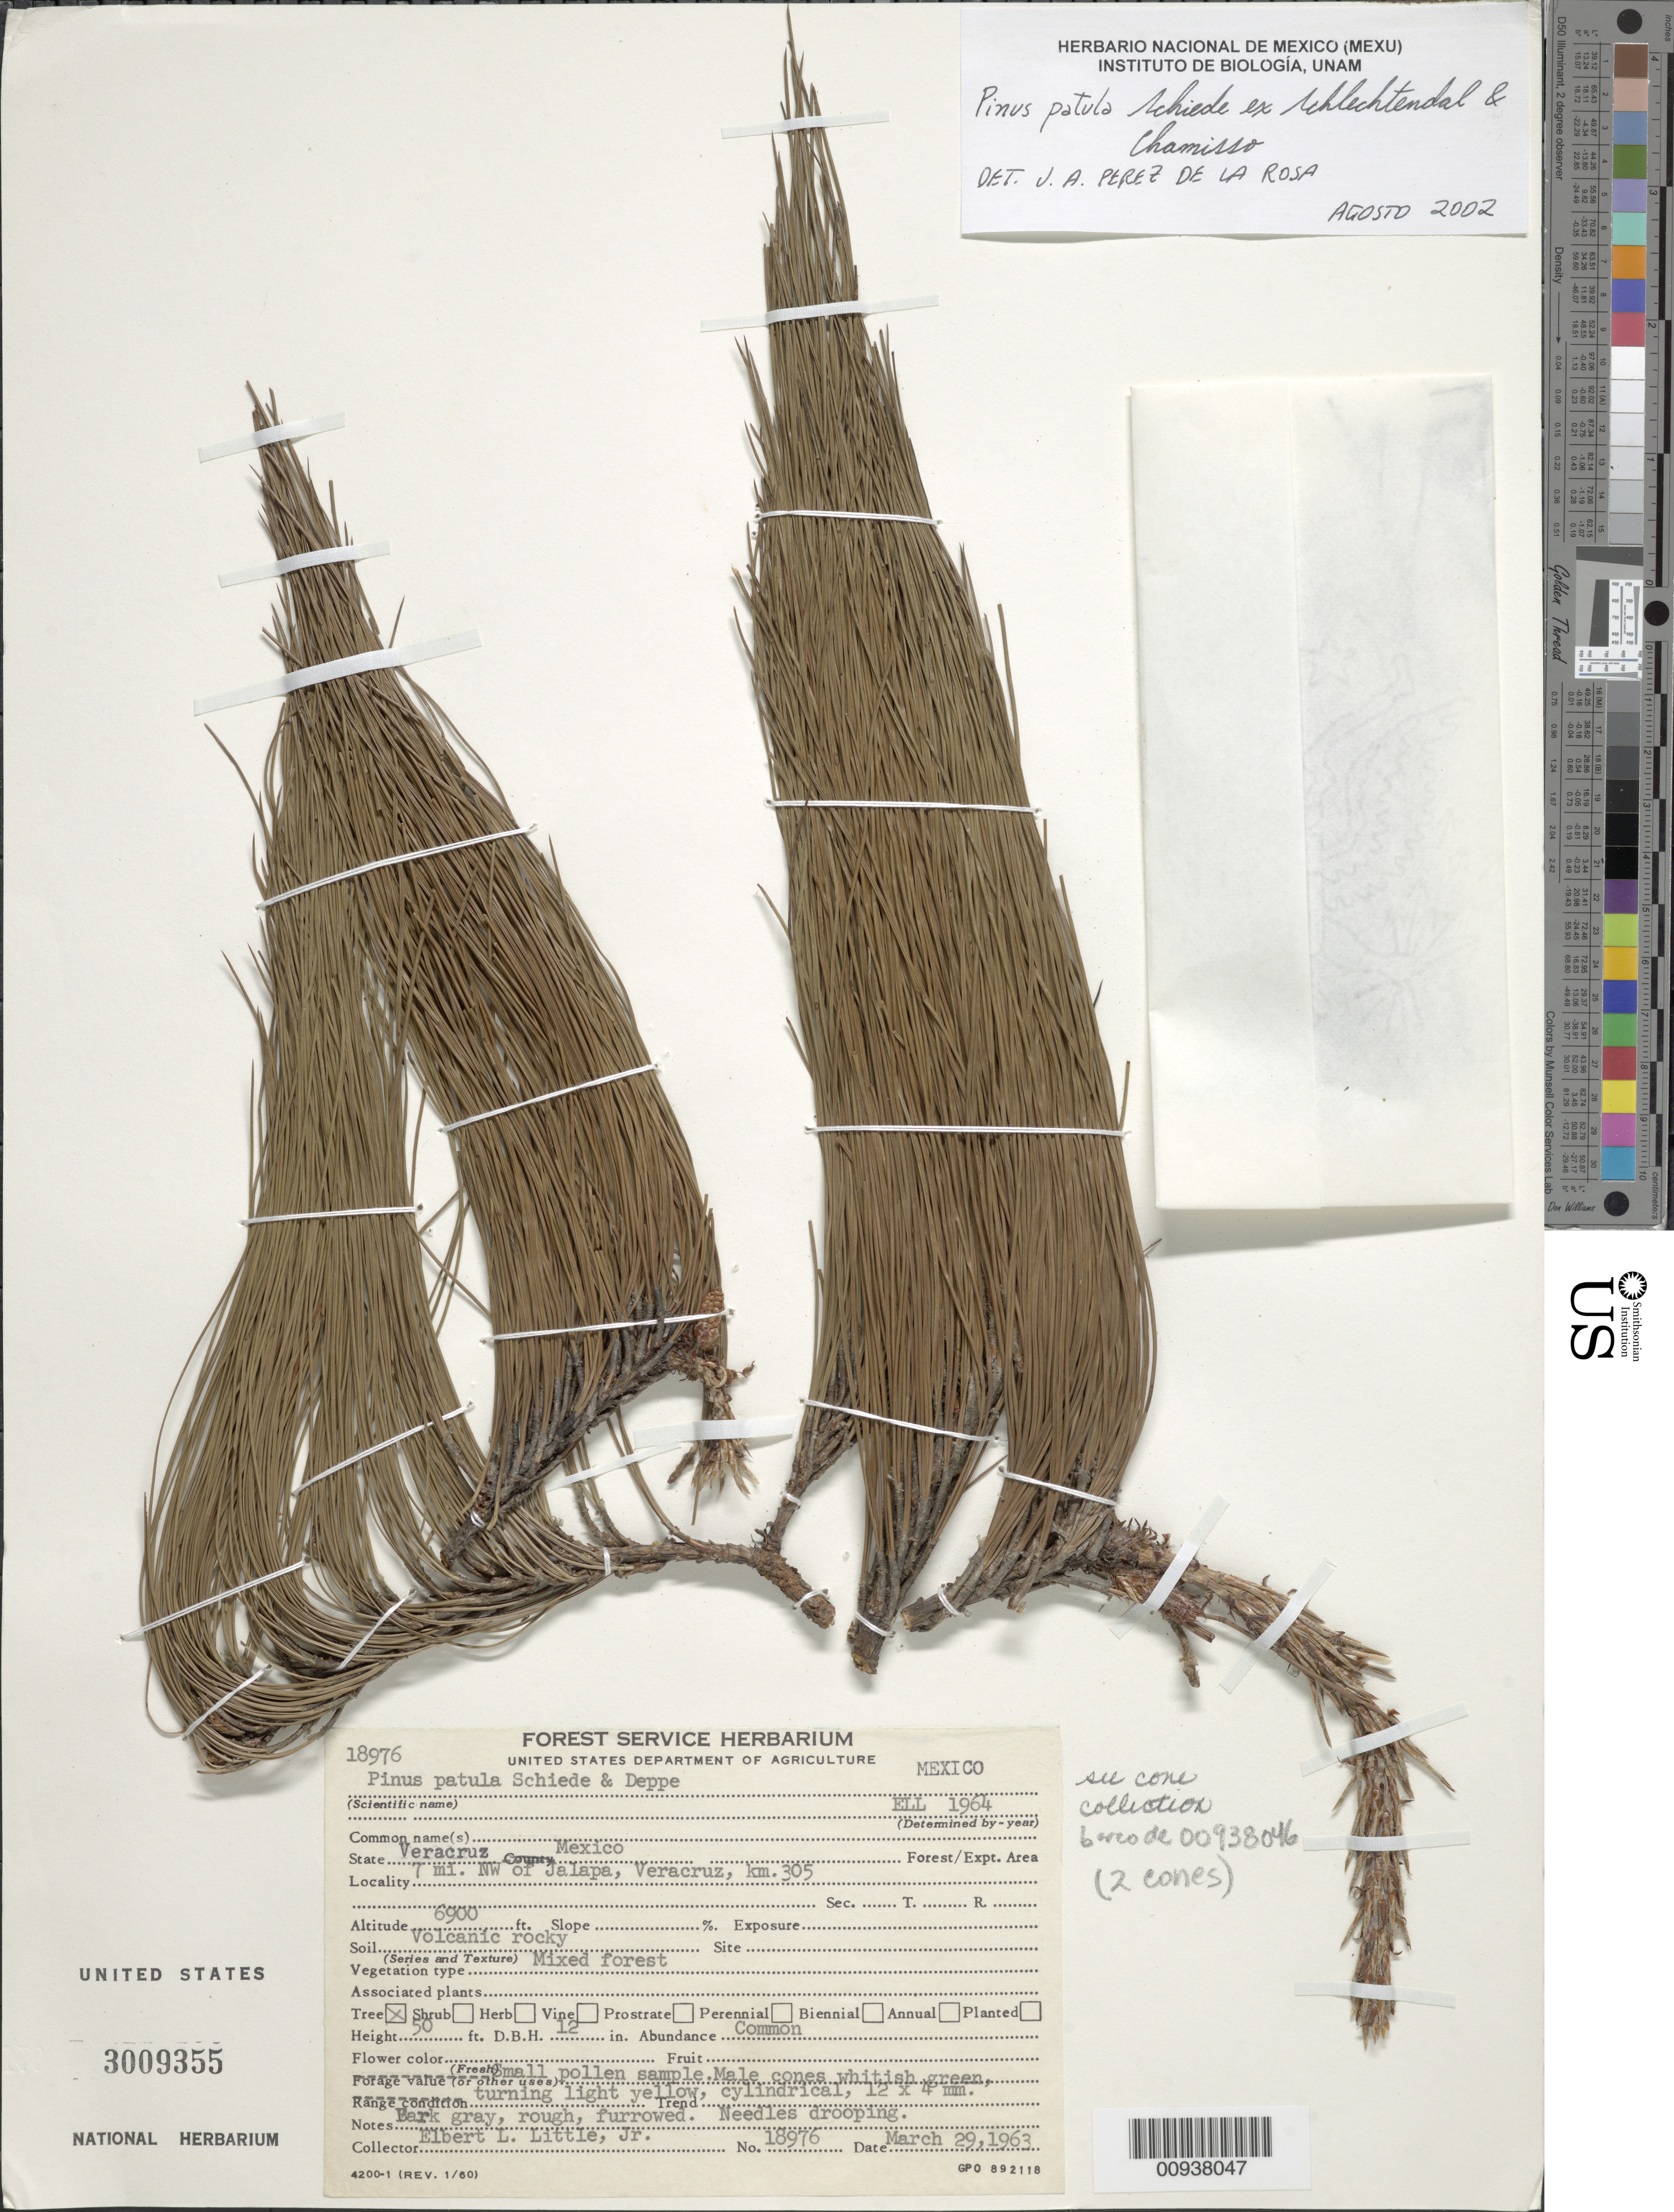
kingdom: Plantae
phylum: Tracheophyta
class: Pinopsida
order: Pinales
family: Pinaceae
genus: Pinus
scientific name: Pinus patula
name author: Schltdl. & Cham.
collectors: E. L. Little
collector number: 18976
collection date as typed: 29 Mar 1963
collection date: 1963-03-29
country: Mexico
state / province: Veracruz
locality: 7 mi. NW of Jalapa, Veracruz, km. 305.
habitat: Mixed forest. Soil volcanic rocky.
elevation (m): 2103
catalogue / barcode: US 3009355